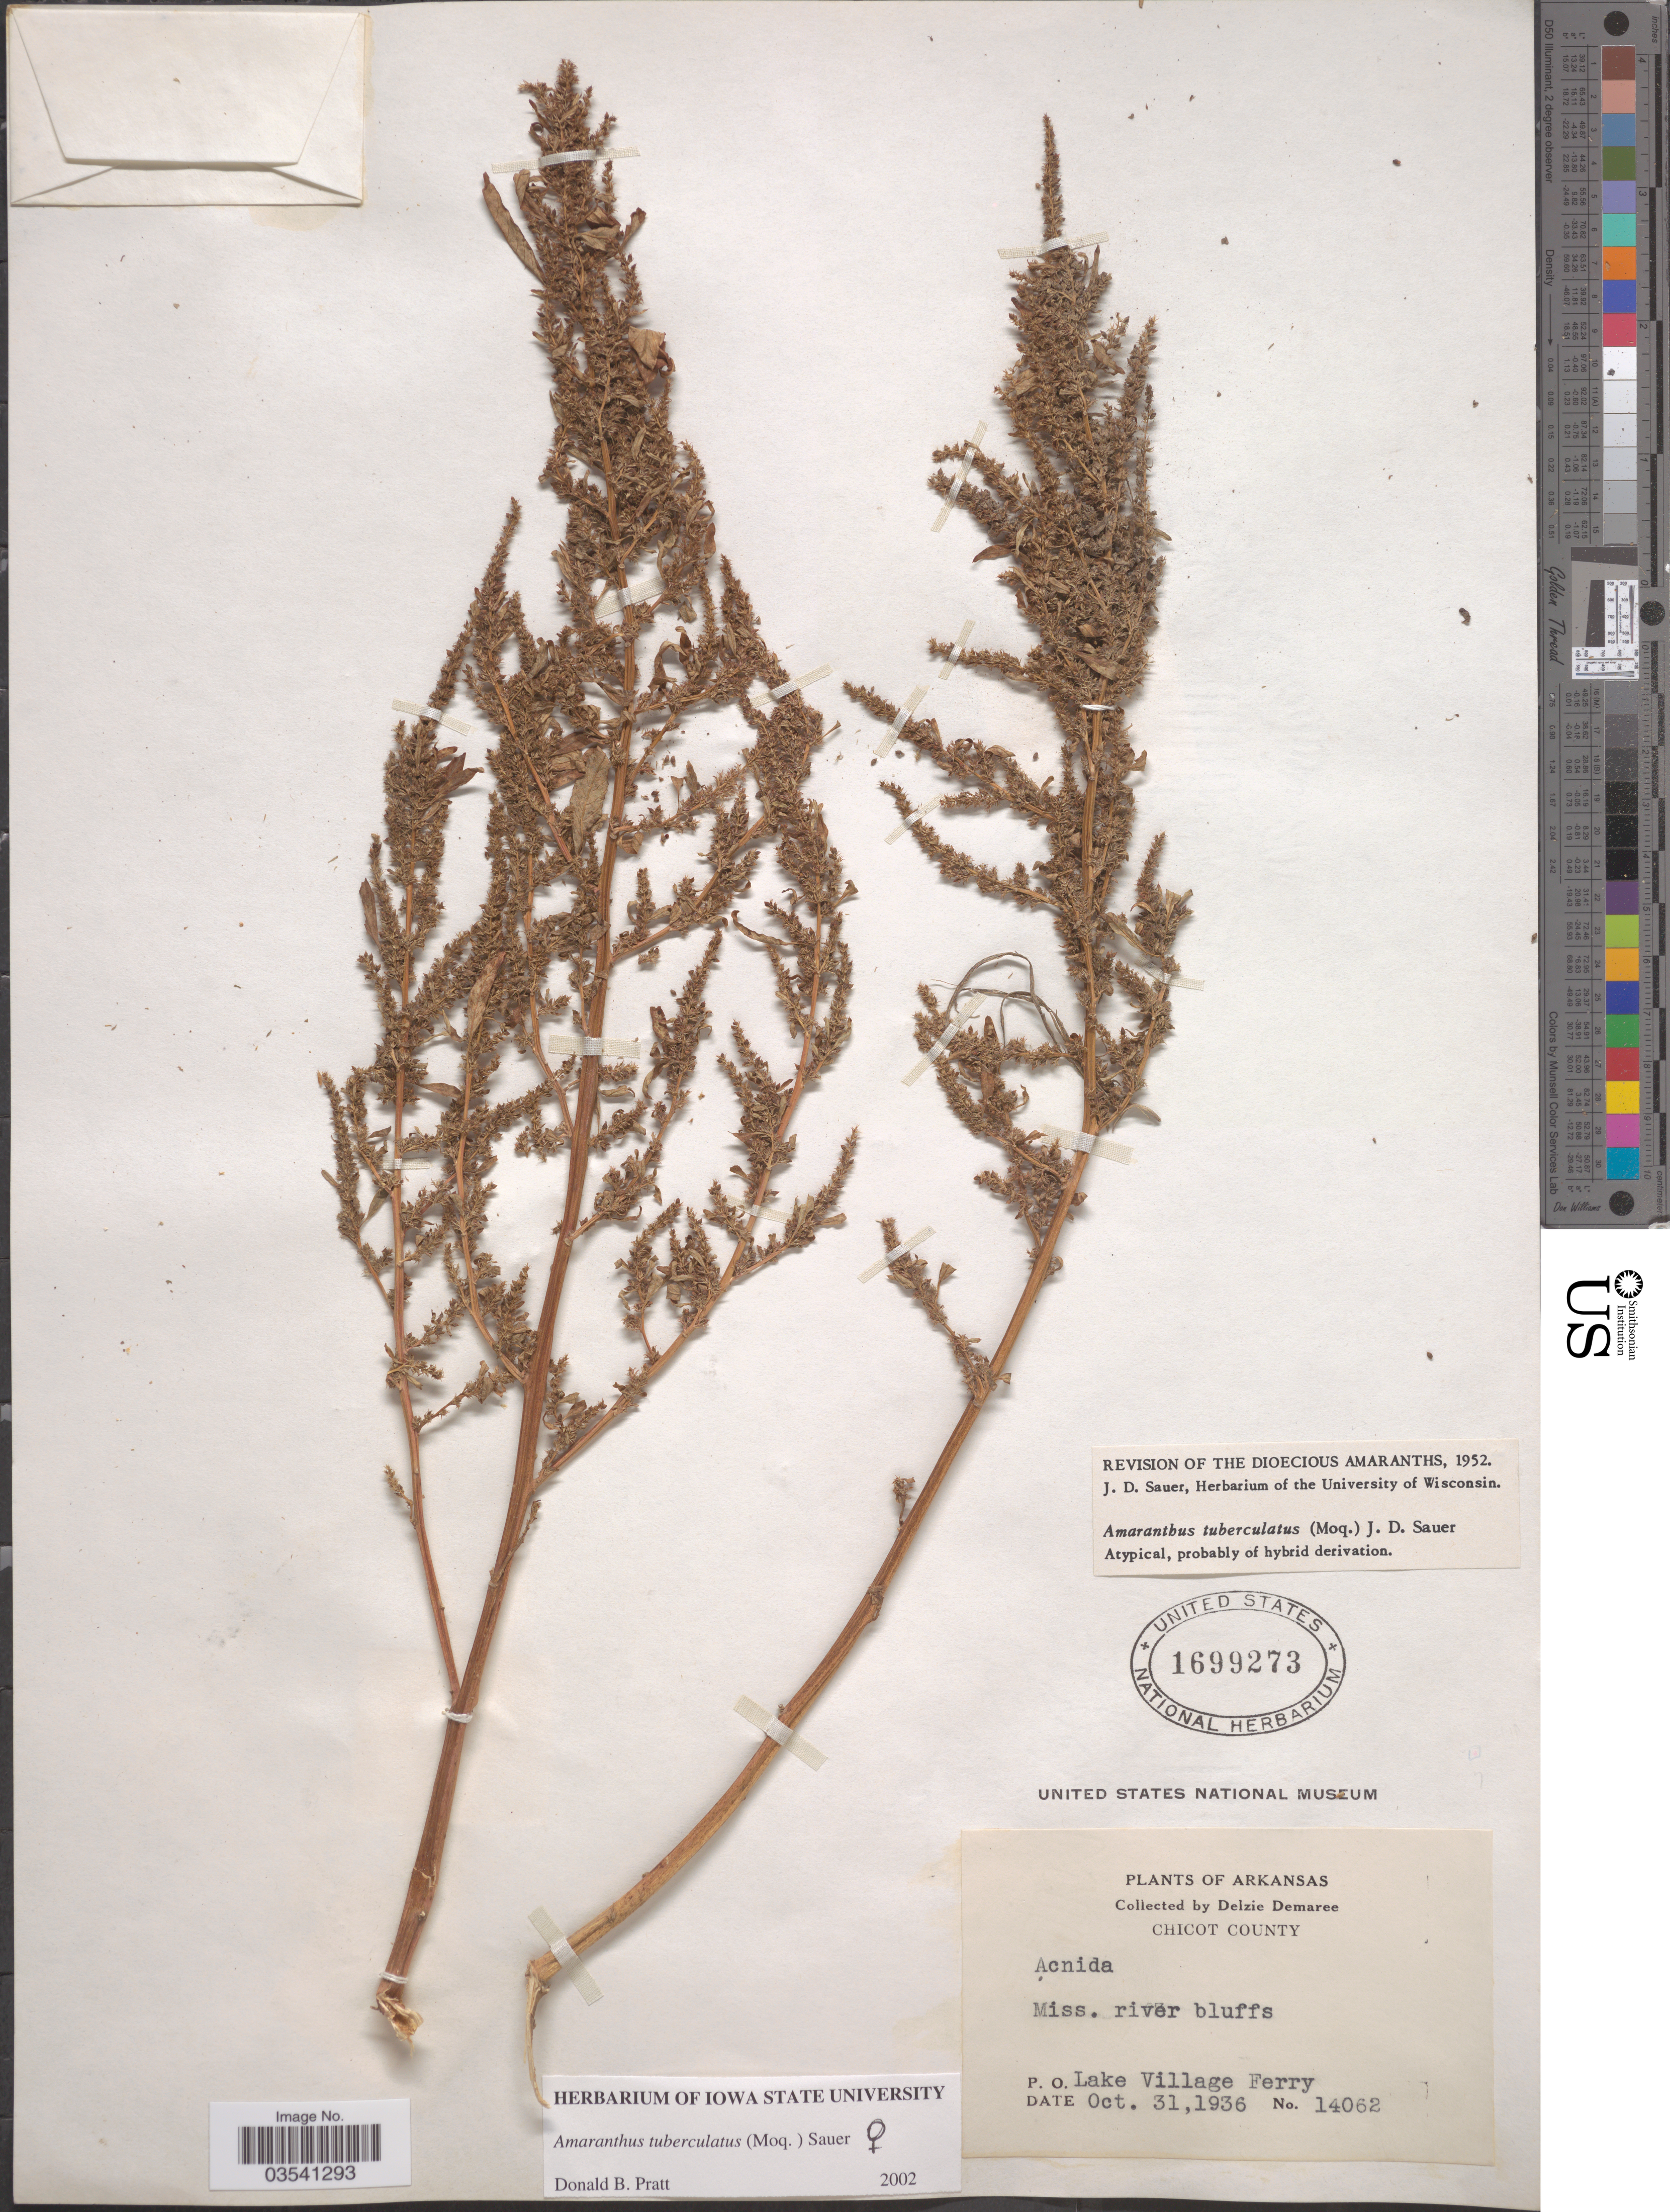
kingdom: Plantae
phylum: Tracheophyta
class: Magnoliopsida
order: Caryophyllales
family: Amaranthaceae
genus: Amaranthus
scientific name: Amaranthus tuberculatus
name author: (Moq.) J.D. Sauer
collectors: D. Demaree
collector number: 14062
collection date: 1936-10-31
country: United States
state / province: Arkansas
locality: Chicot County. Miss. river bluffs. P. O. Lake Village Ferry.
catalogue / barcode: US 1699273